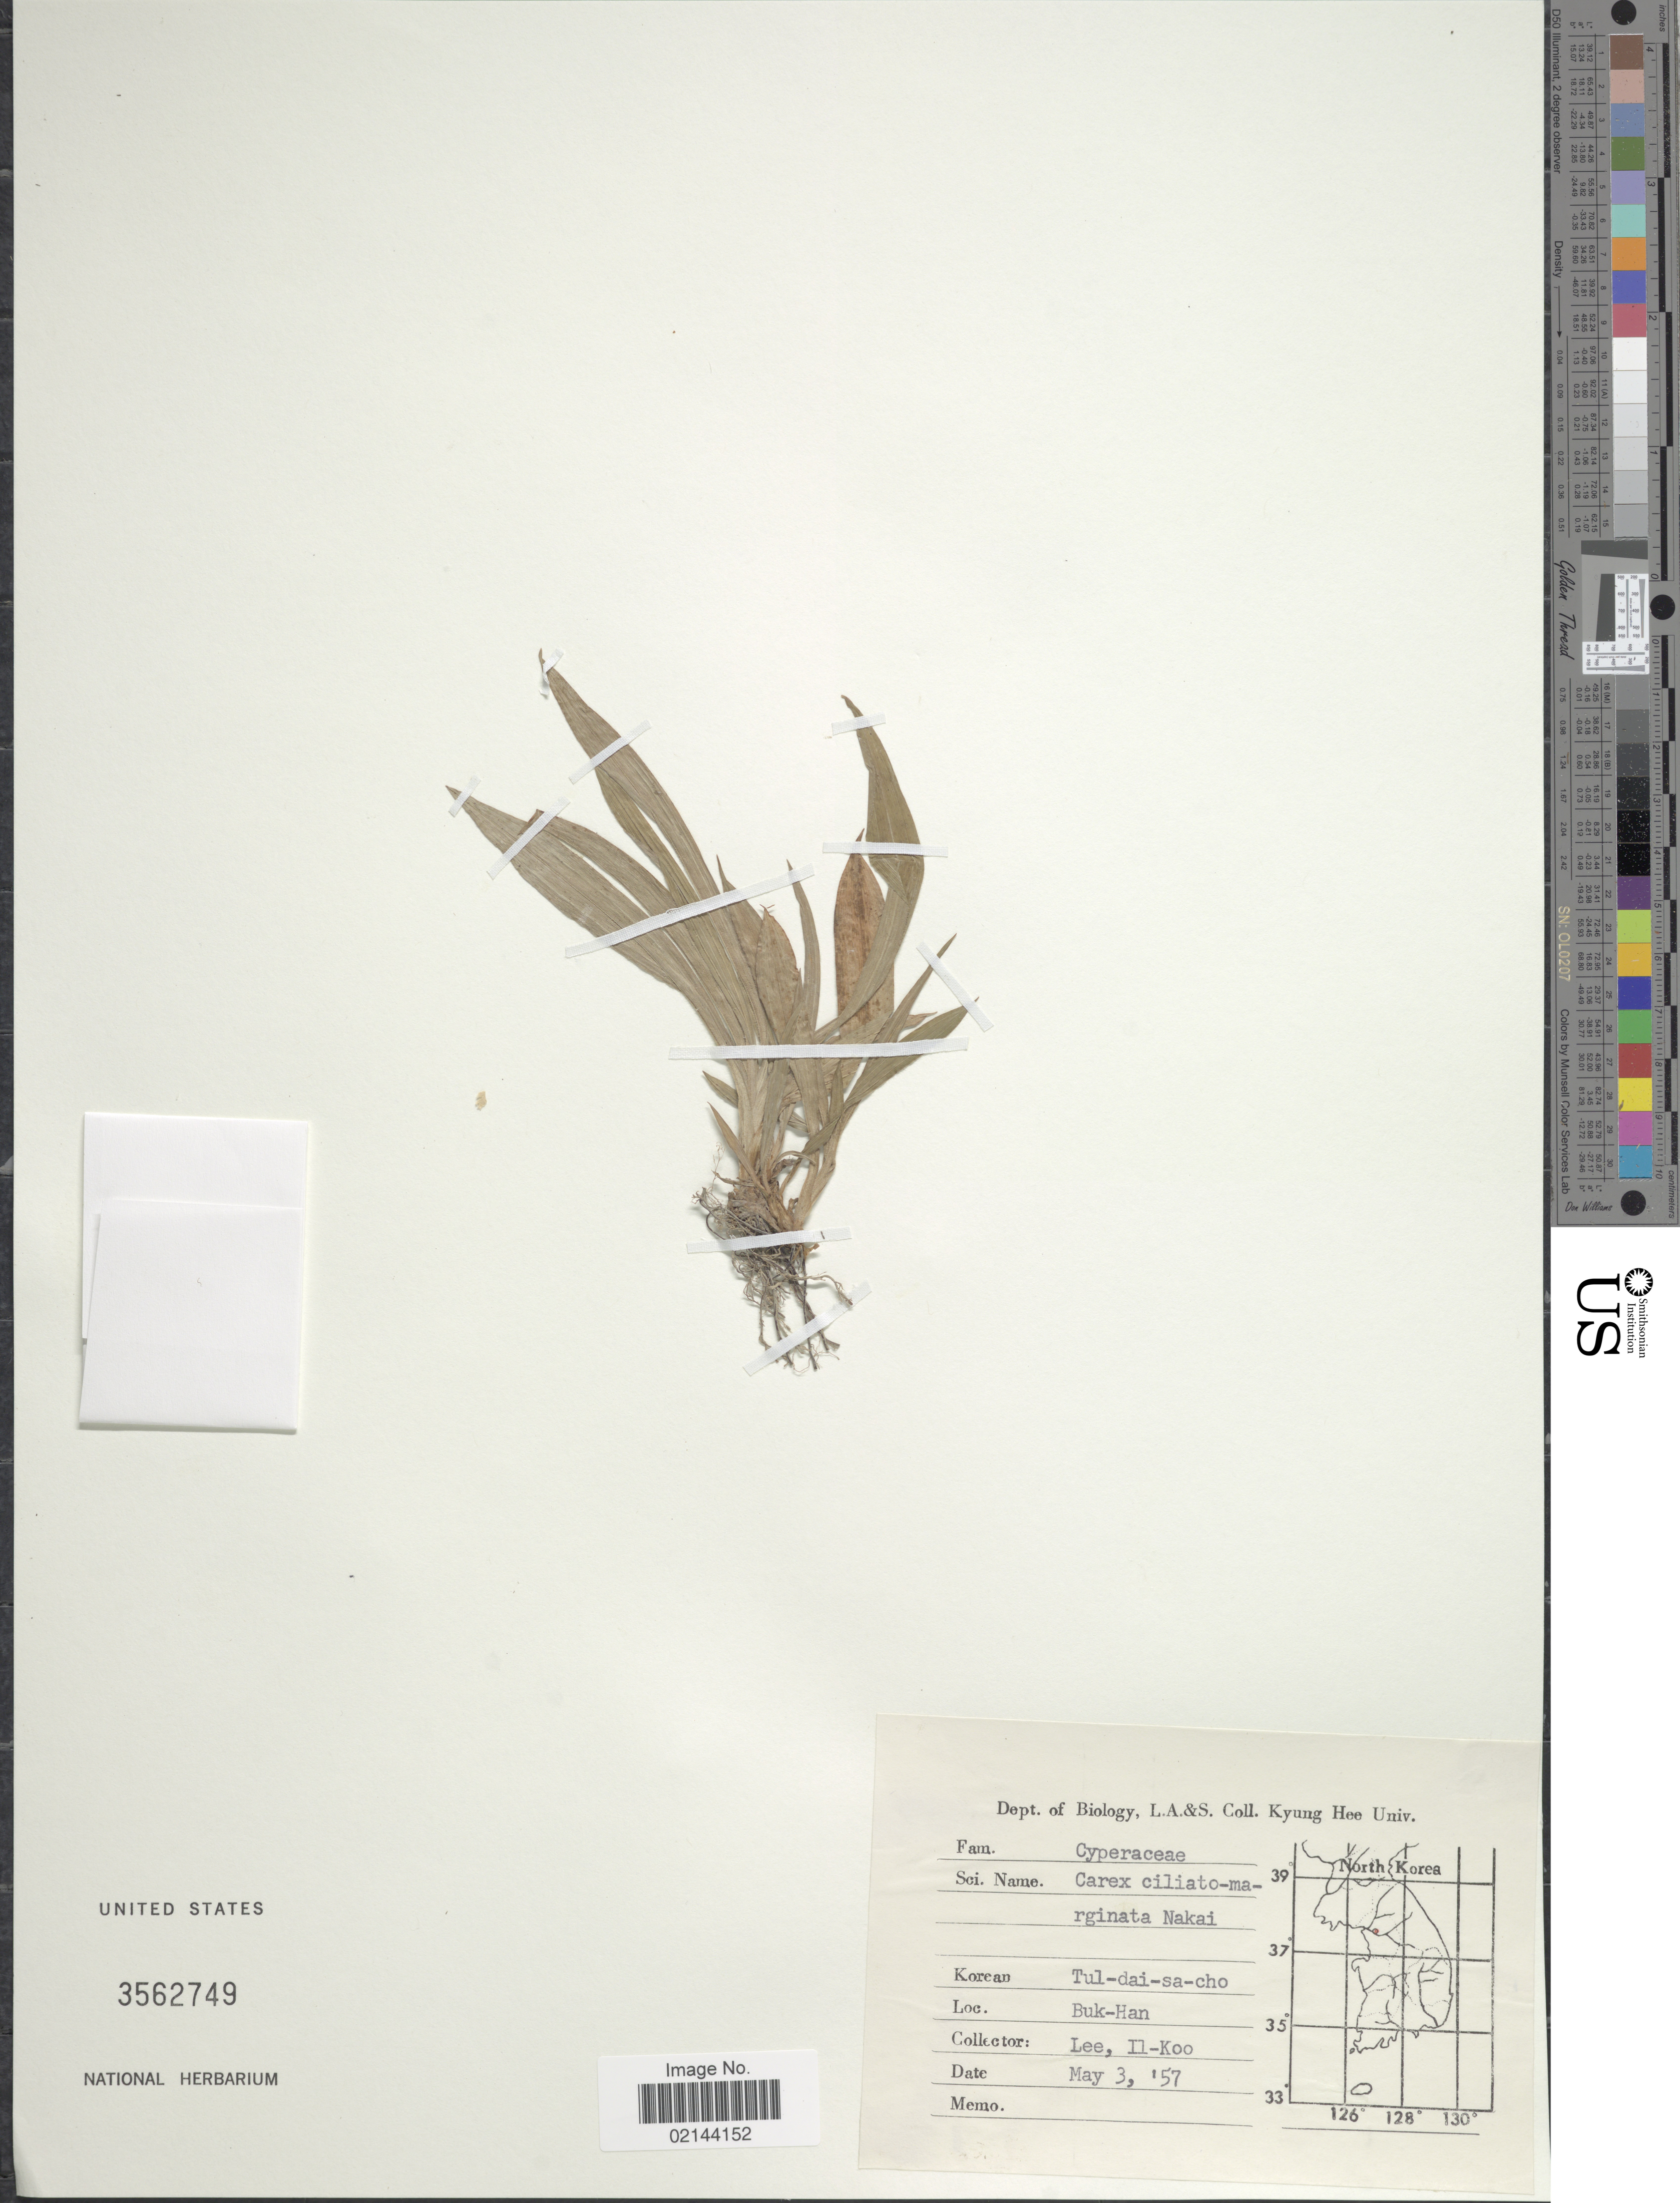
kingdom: Plantae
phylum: Tracheophyta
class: Liliopsida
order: Poales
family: Cyperaceae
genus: Carex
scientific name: Carex siderosticta var. pilosa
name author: H. Lév. ex T. Koyama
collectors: I. Lee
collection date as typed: Transcribed d/m/y: 3/5/57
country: South Korea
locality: Buk-Han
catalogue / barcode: US 3562749